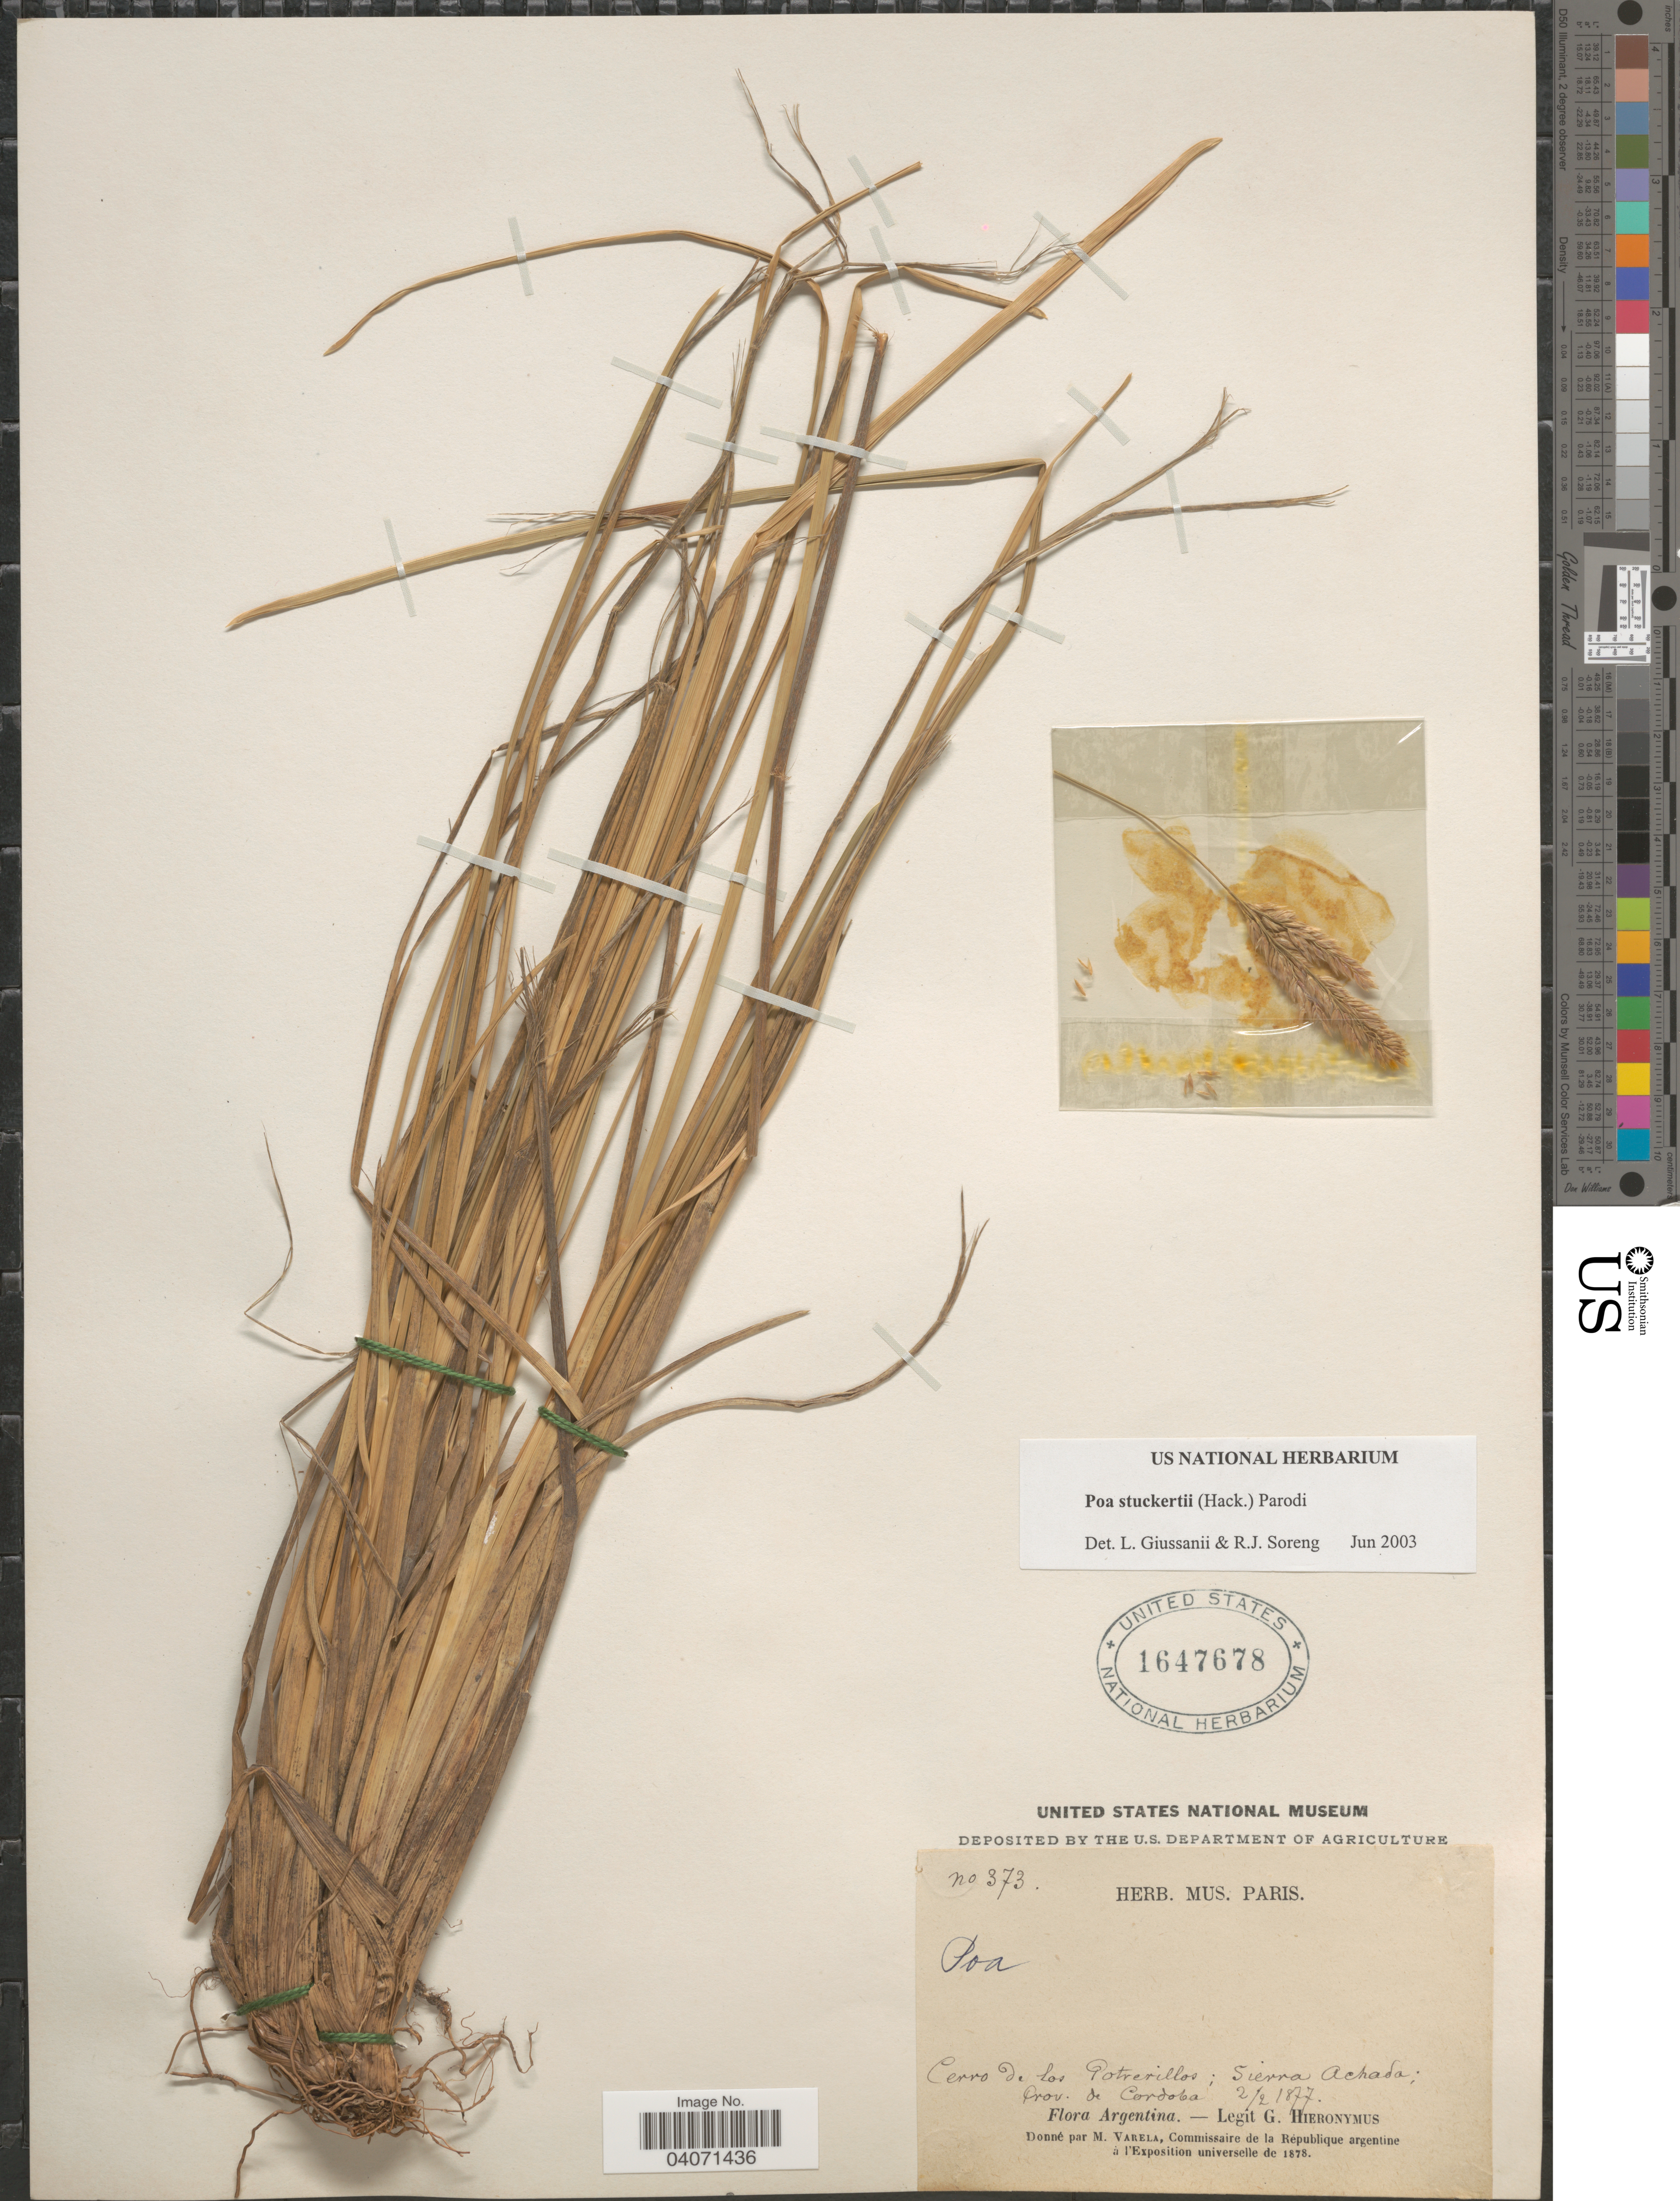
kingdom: Plantae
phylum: Tracheophyta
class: Liliopsida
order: Poales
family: Poaceae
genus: Poa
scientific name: Poa stuckertii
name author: (Hack.) Parodi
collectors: G. H. Hieronymus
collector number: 373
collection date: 1877-02-02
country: Argentina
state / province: Cordoba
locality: Cerro de los Potrerillos; Sierra Achada.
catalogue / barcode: US 1647678